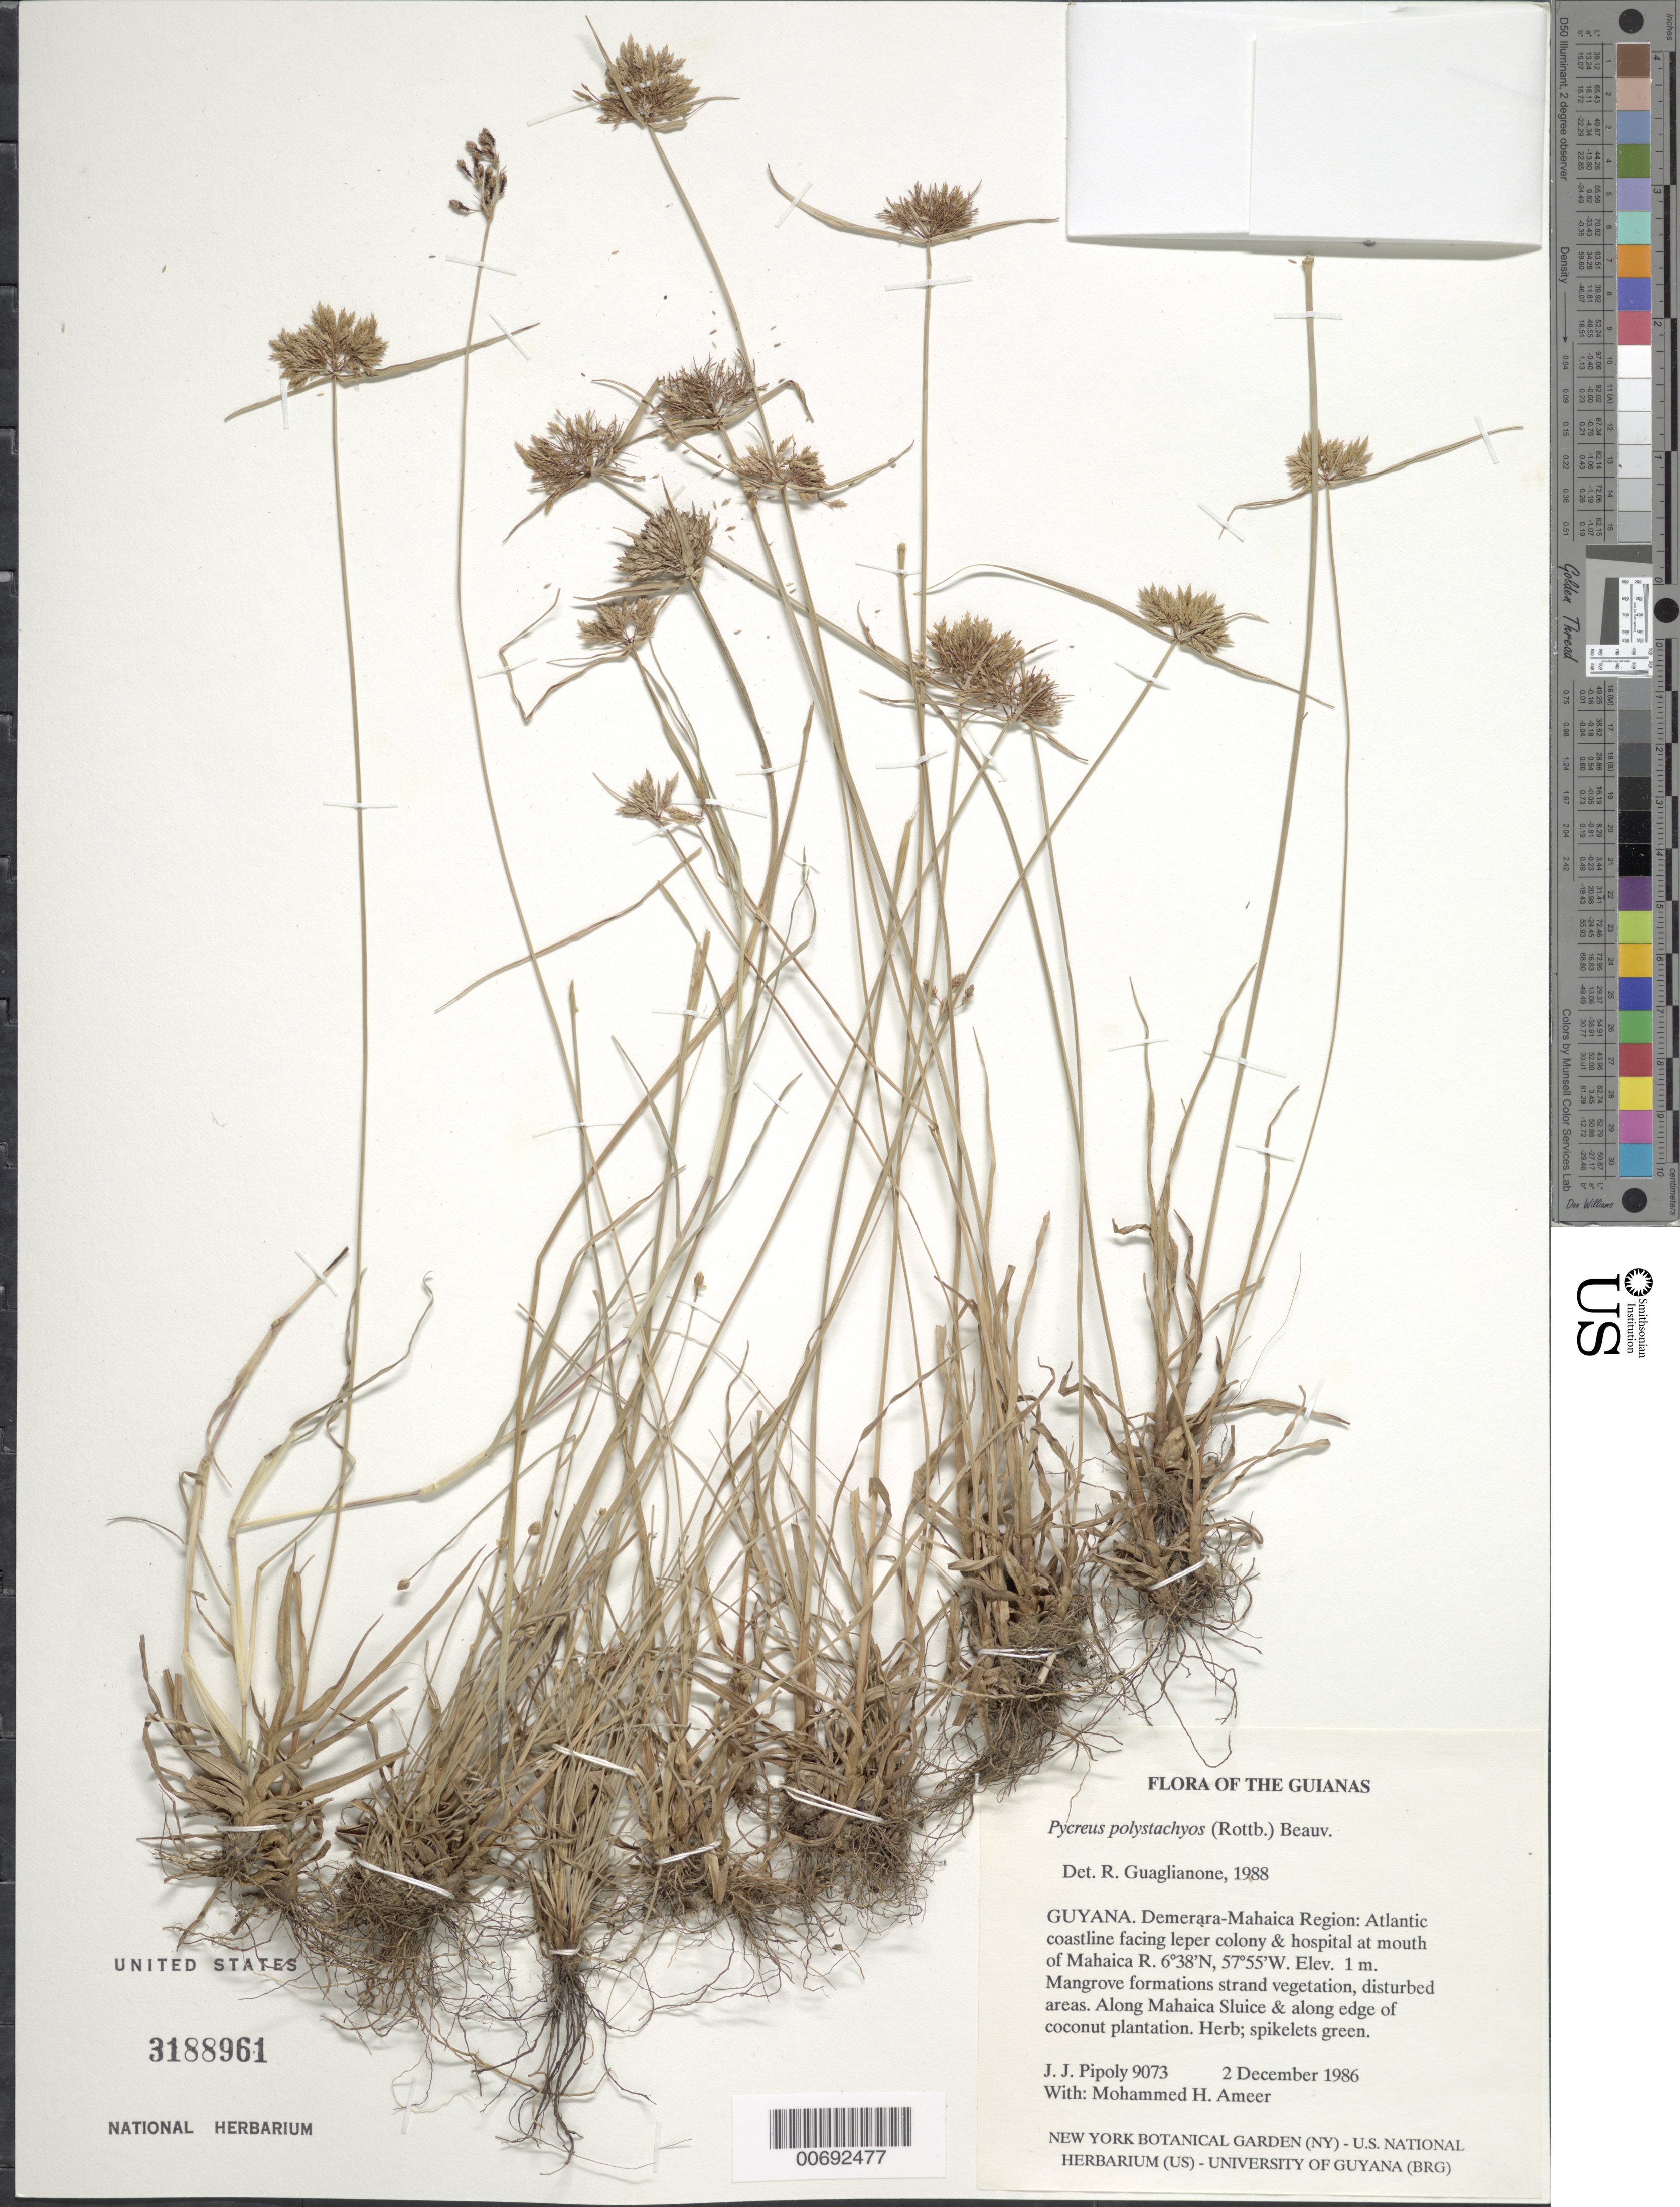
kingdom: Plantae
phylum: Tracheophyta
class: Liliopsida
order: Poales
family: Cyperaceae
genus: Cyperus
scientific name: Cyperus polystachyos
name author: Rottb.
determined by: Strong, Mark T., (BOT), Smithsonian Institution - National Museum of Natural History (UNITED STATES)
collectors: J. J. Pipoly & M. Ameer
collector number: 9073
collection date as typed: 2 December 1986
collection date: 1986-12-02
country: Guyana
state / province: Demerara-Mahaica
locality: Atlantic coastline facing leper colony & hospital at mouth of Mahaica R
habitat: Mangrove formations strand vegetation, disturbed areas. Along Mahaica Sluice & along edge of coconut plantation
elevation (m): -6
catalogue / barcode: US 3188961